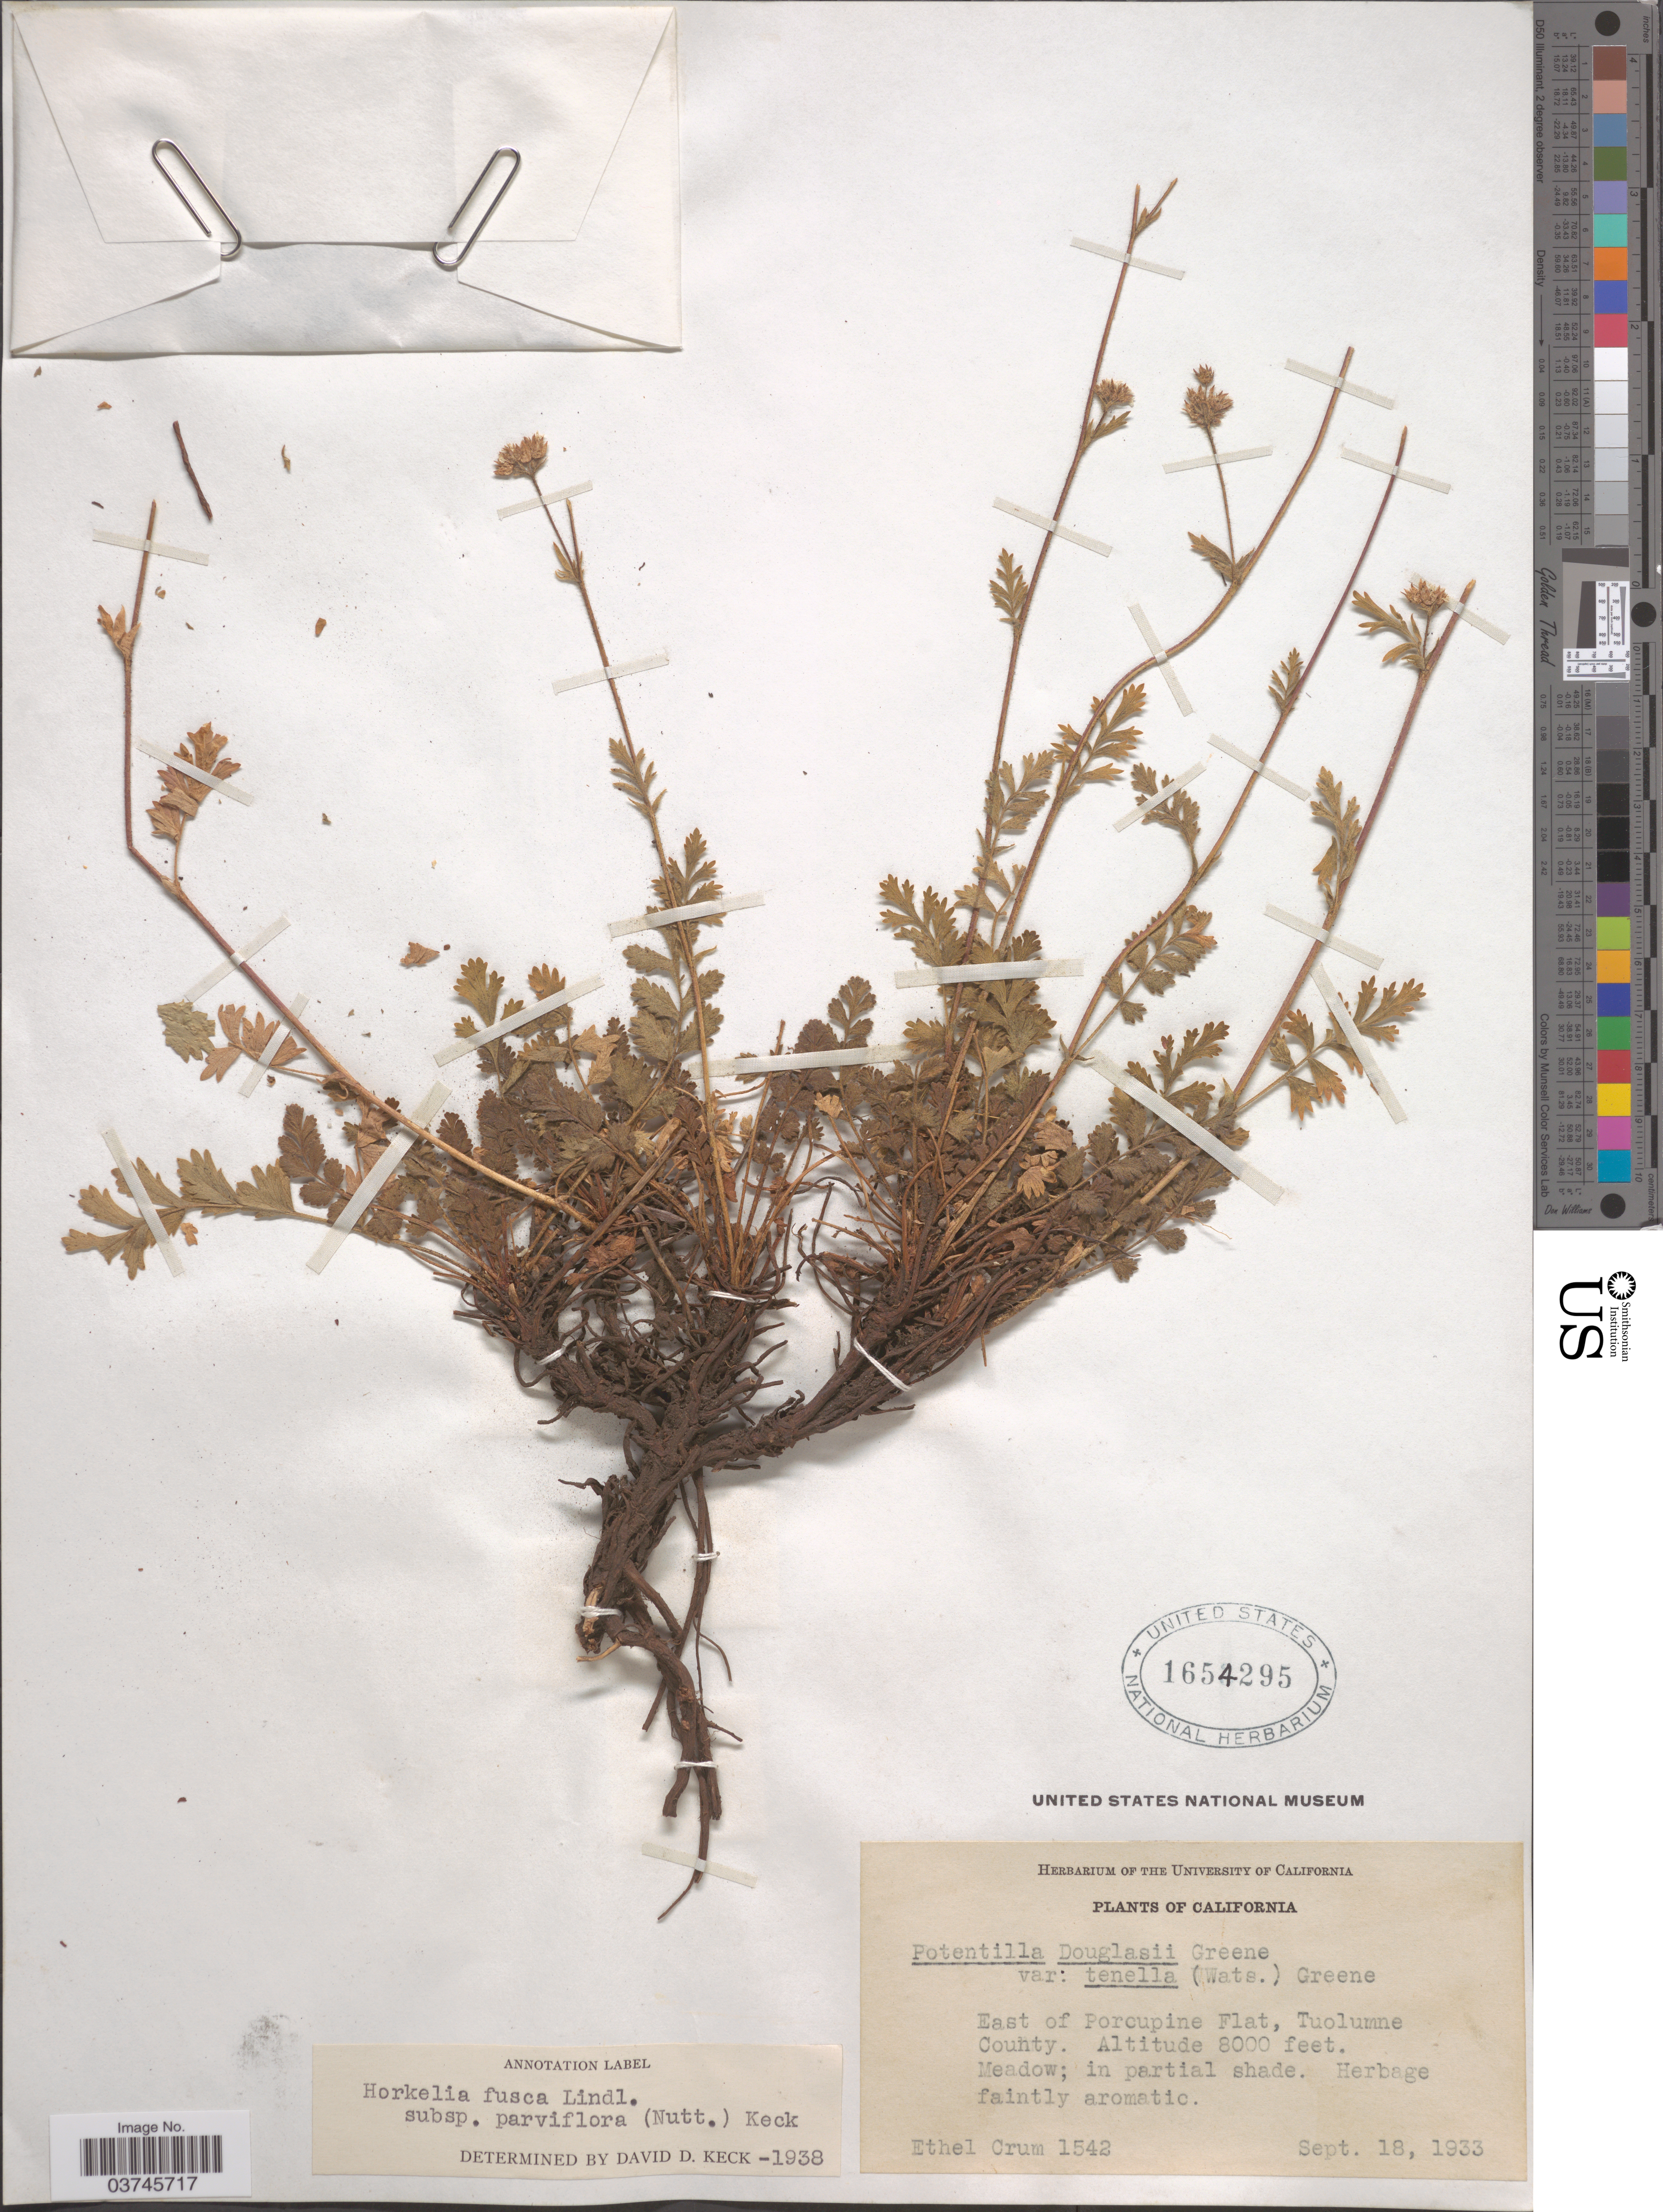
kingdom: Plantae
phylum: Tracheophyta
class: Magnoliopsida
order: Rosales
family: Rosaceae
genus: Potentilla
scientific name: Potentilla douglasii var. parviflora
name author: (Nutt. ex Hook. & Arn.) J.T. Howell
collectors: E. K. Crum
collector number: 1542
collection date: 1933-09-18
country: United States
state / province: California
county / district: Tuolumne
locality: East of Porcupine Flat, Tuolumne County.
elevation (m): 2438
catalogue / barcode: US 1654295